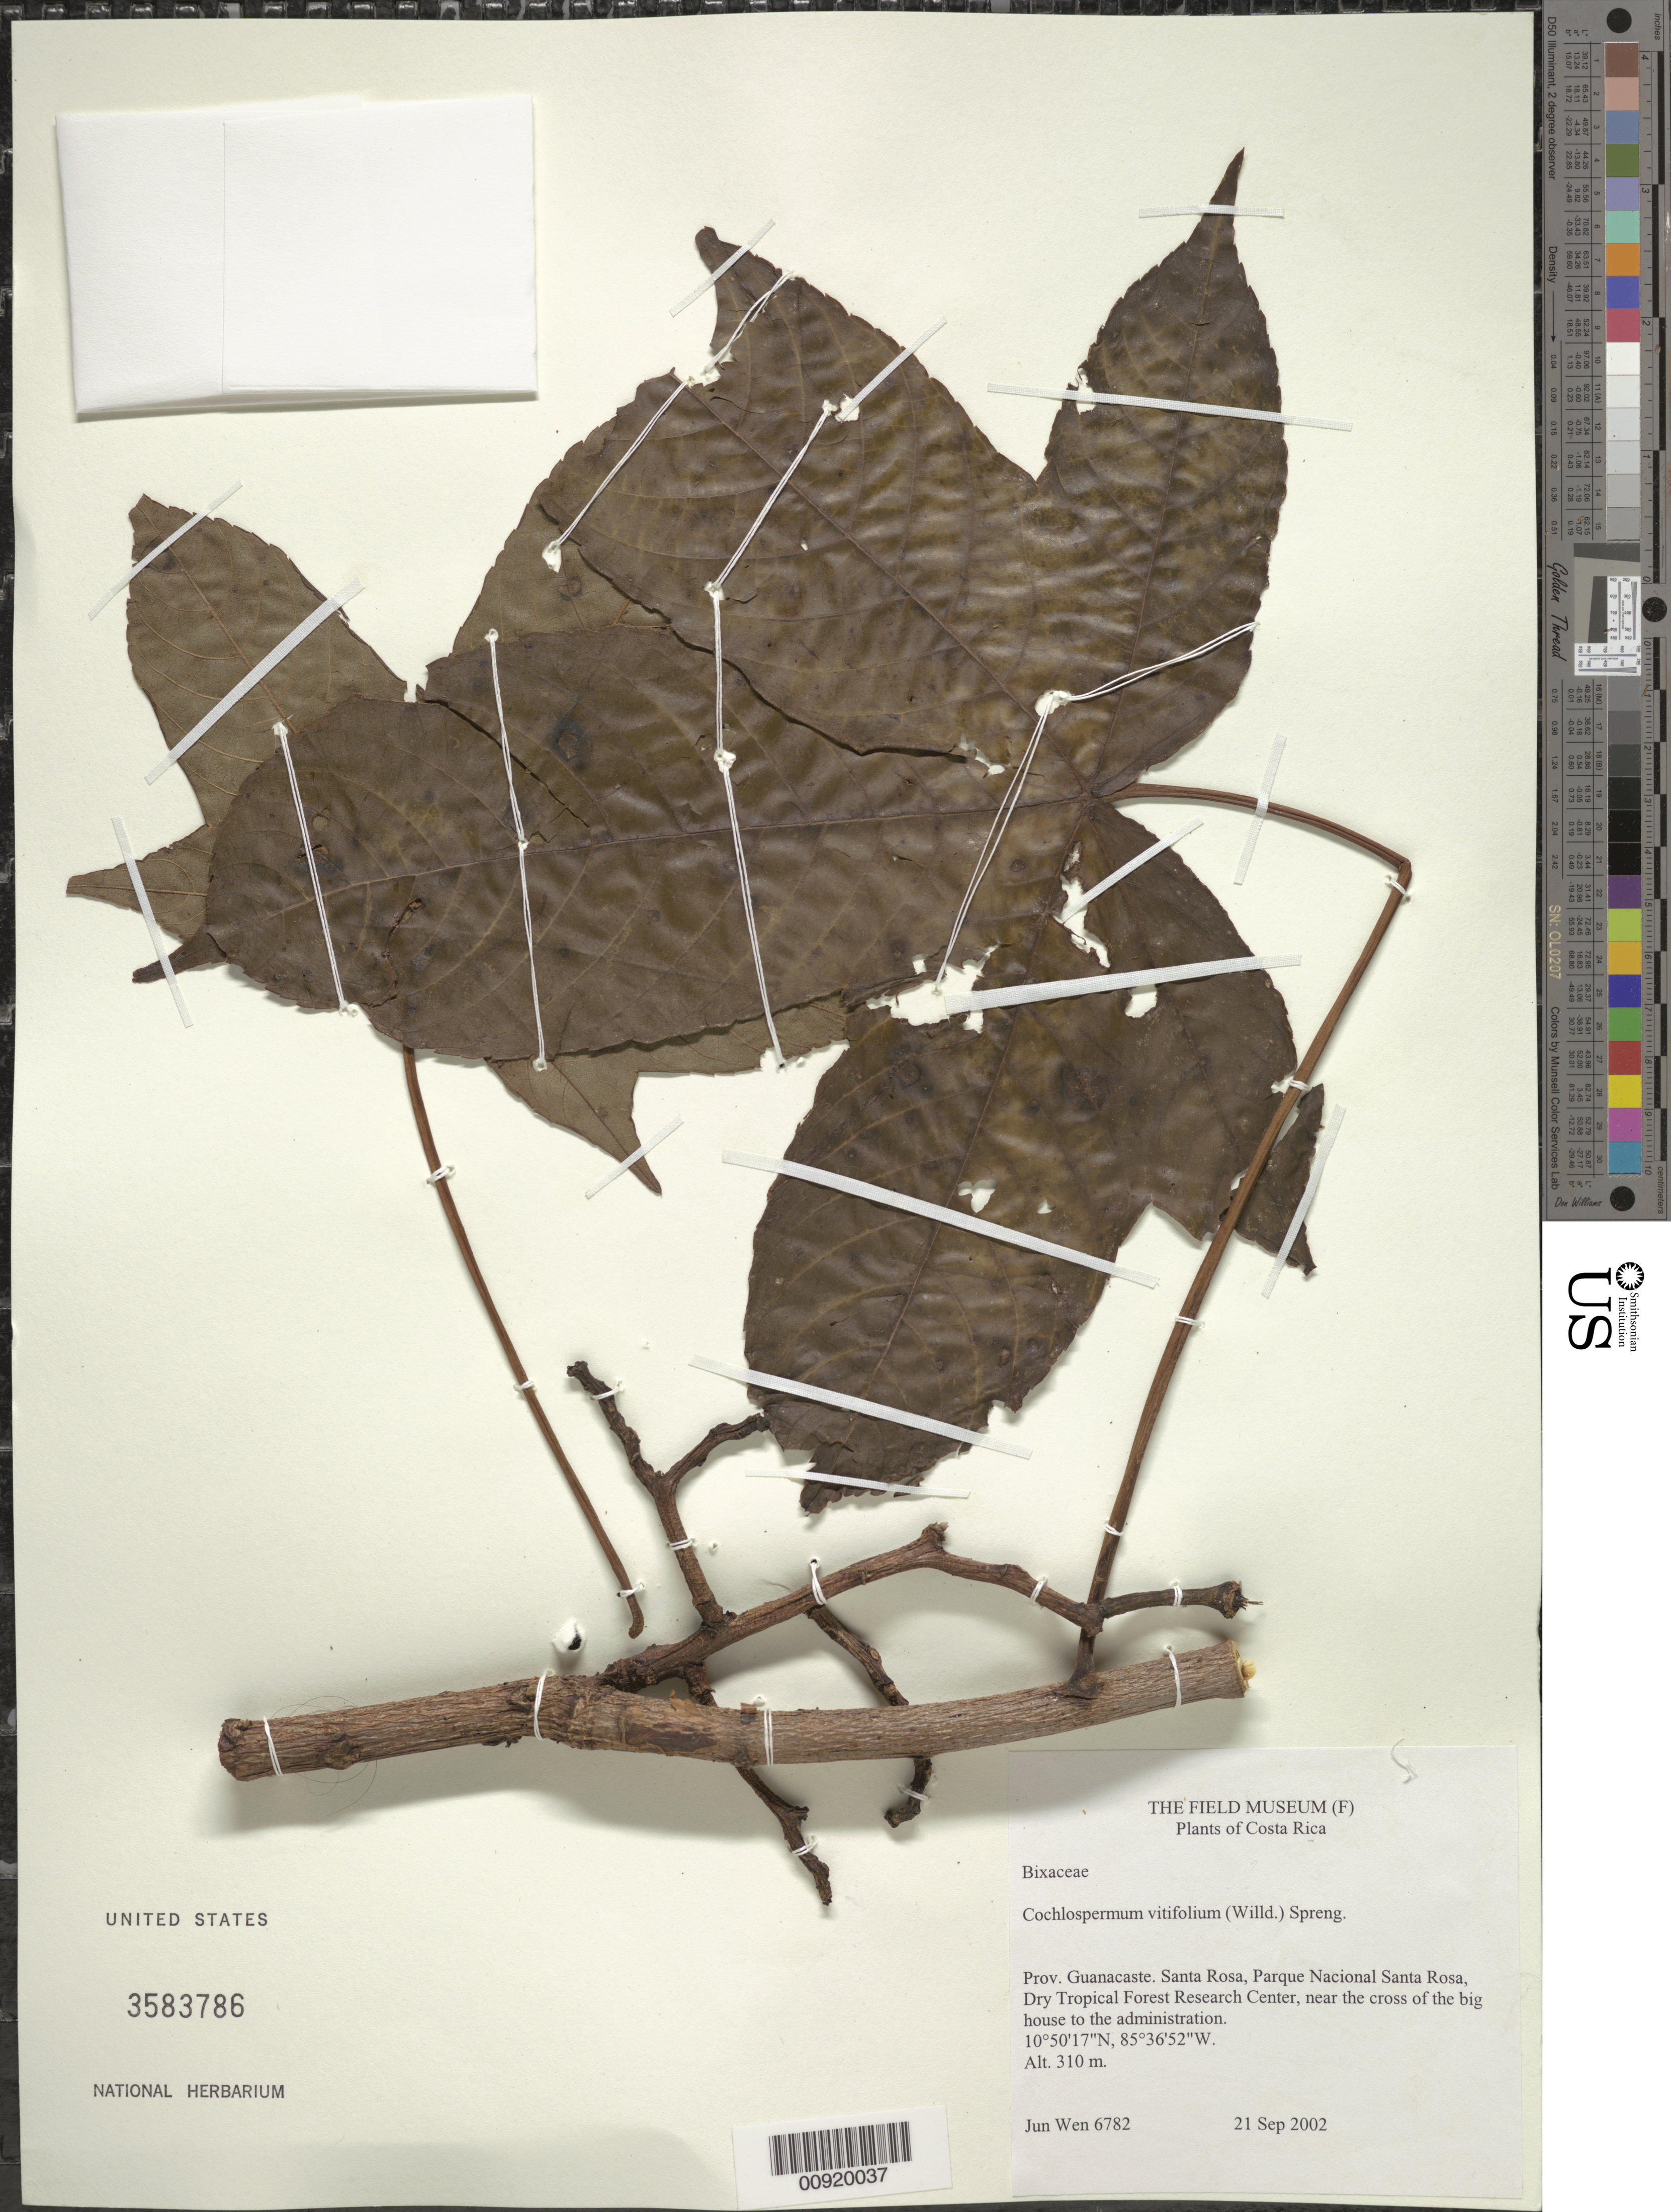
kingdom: Plantae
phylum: Tracheophyta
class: Magnoliopsida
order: Malvales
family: Cochlospermaceae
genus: Cochlospermum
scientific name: Cochlospermum vitifolium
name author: (Willd.) Spreng.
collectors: J. Wen & R. Aguilar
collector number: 6782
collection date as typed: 21 Sep 2002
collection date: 2002-09-21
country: Costa Rica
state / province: Guanacaste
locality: Santa Rosa, Parque Nacional Santa Rosa, Dry Tropical Forest Research Center, near the cross of the big house to the administration.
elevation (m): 310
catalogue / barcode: US 3583786